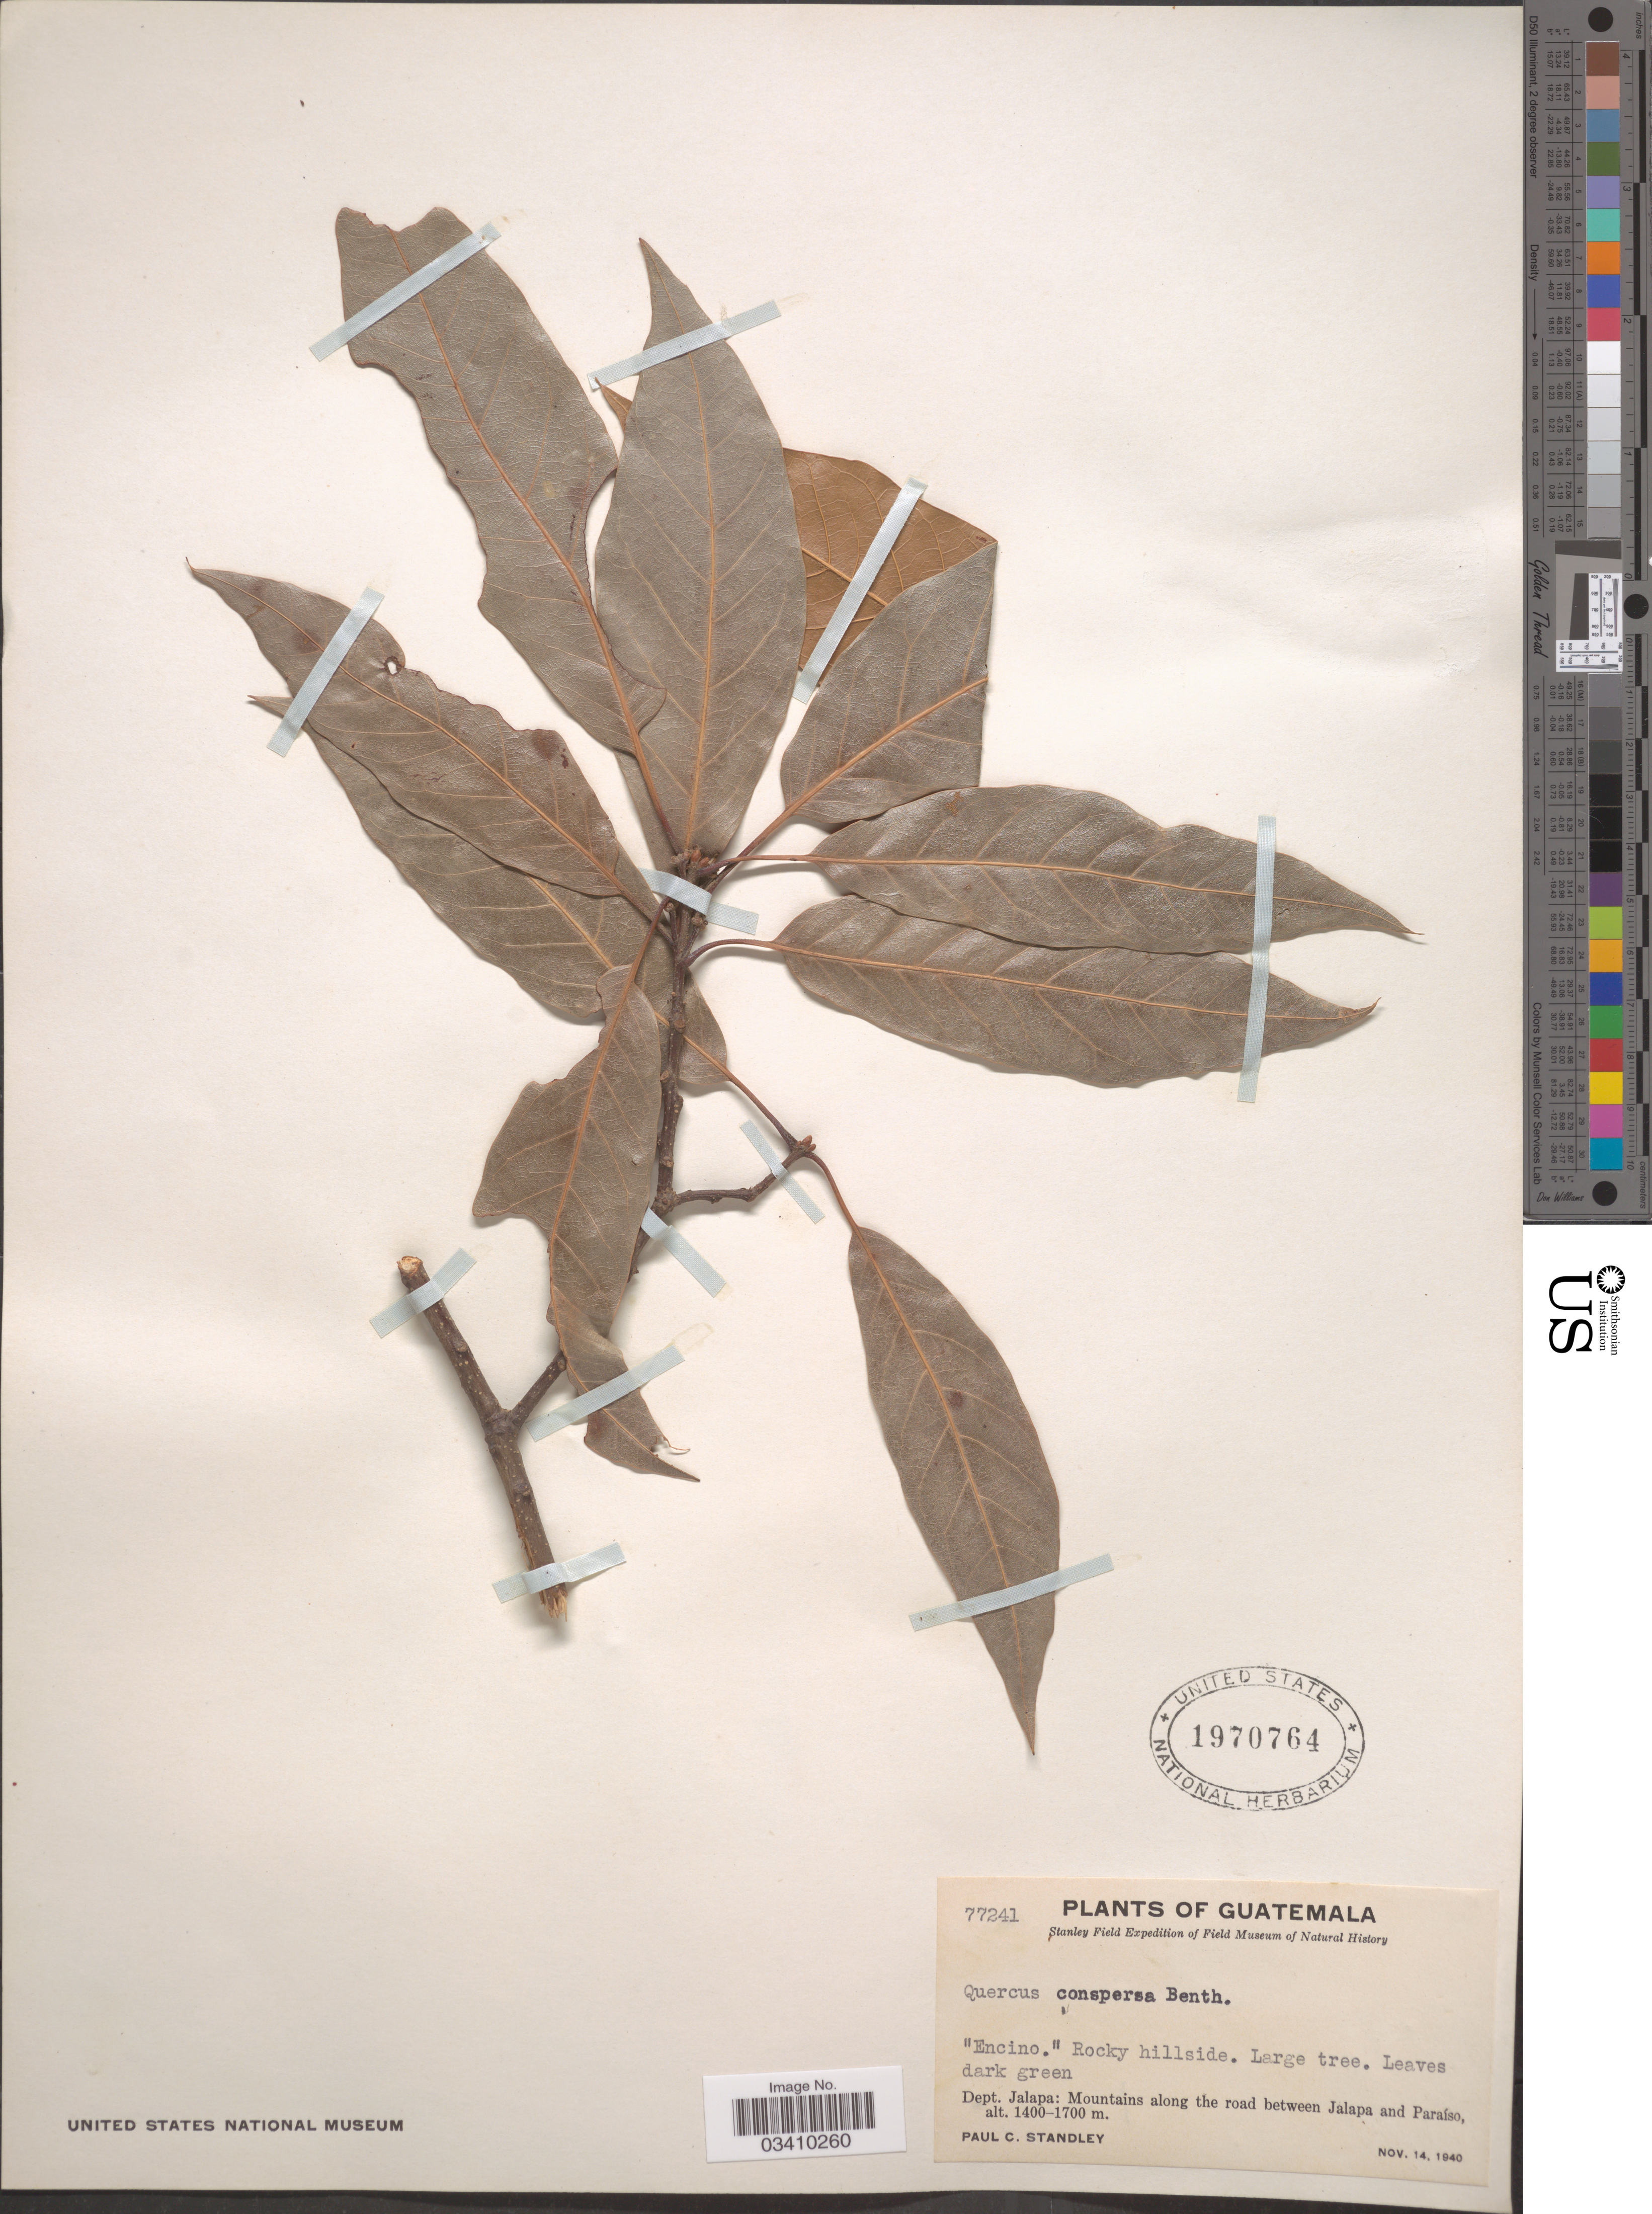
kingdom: Plantae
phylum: Tracheophyta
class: Magnoliopsida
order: Fagales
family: Fagaceae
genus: Quercus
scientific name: Quercus conspersa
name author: Benth.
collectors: P. C. Standley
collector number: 77241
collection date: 1940-11-14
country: Guatemala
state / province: Jalapa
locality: Dept. Jalapa: Mountains along the road between Jalapa and Paraíso.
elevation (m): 1400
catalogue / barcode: US 1970764